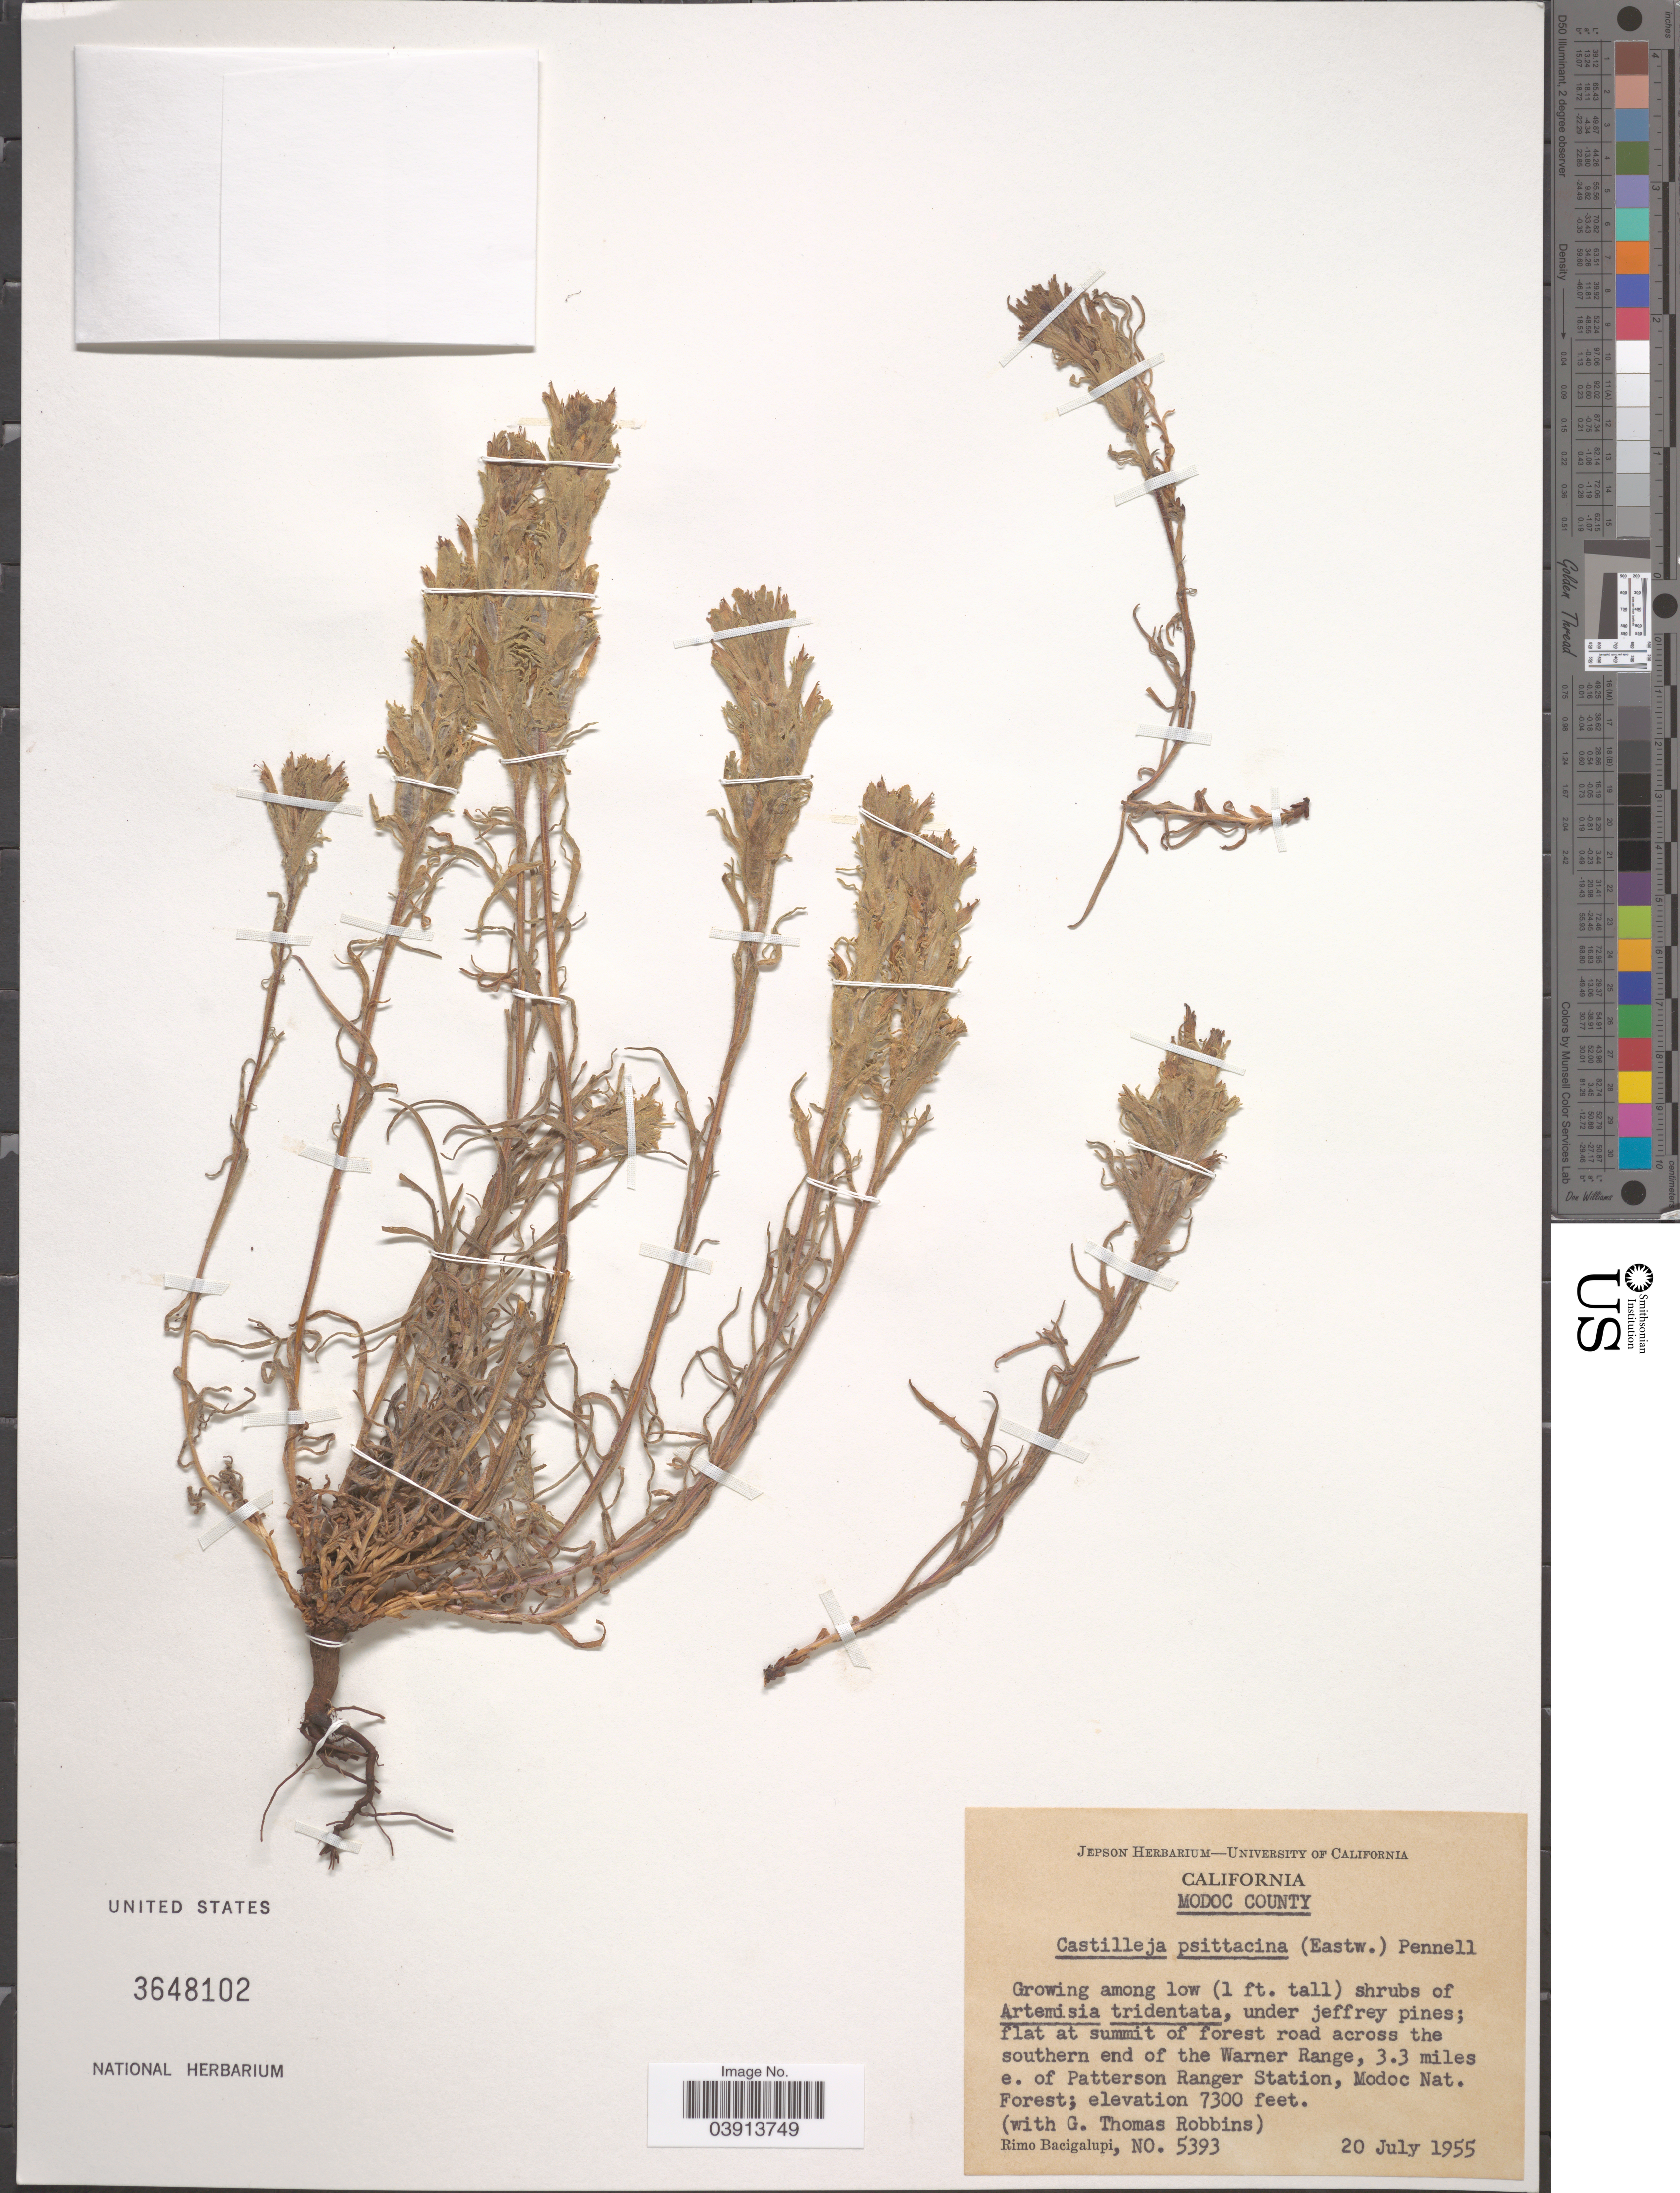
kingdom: Plantae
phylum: Tracheophyta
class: Magnoliopsida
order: Lamiales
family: Orobanchaceae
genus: Castilleja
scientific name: Castilleja psittacina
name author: (Eastw.) Pennell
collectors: R. Bacigalupi & G. T. Robbins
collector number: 5393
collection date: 1955-07-20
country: United States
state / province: California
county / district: Modoc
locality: Modoc County. Flat at summit of forest road across the southern end of the Warner Range, 3.3 miles e. of Patterson Ranger Station, Modoc Nat. Forest.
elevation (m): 2225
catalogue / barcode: US 3648102